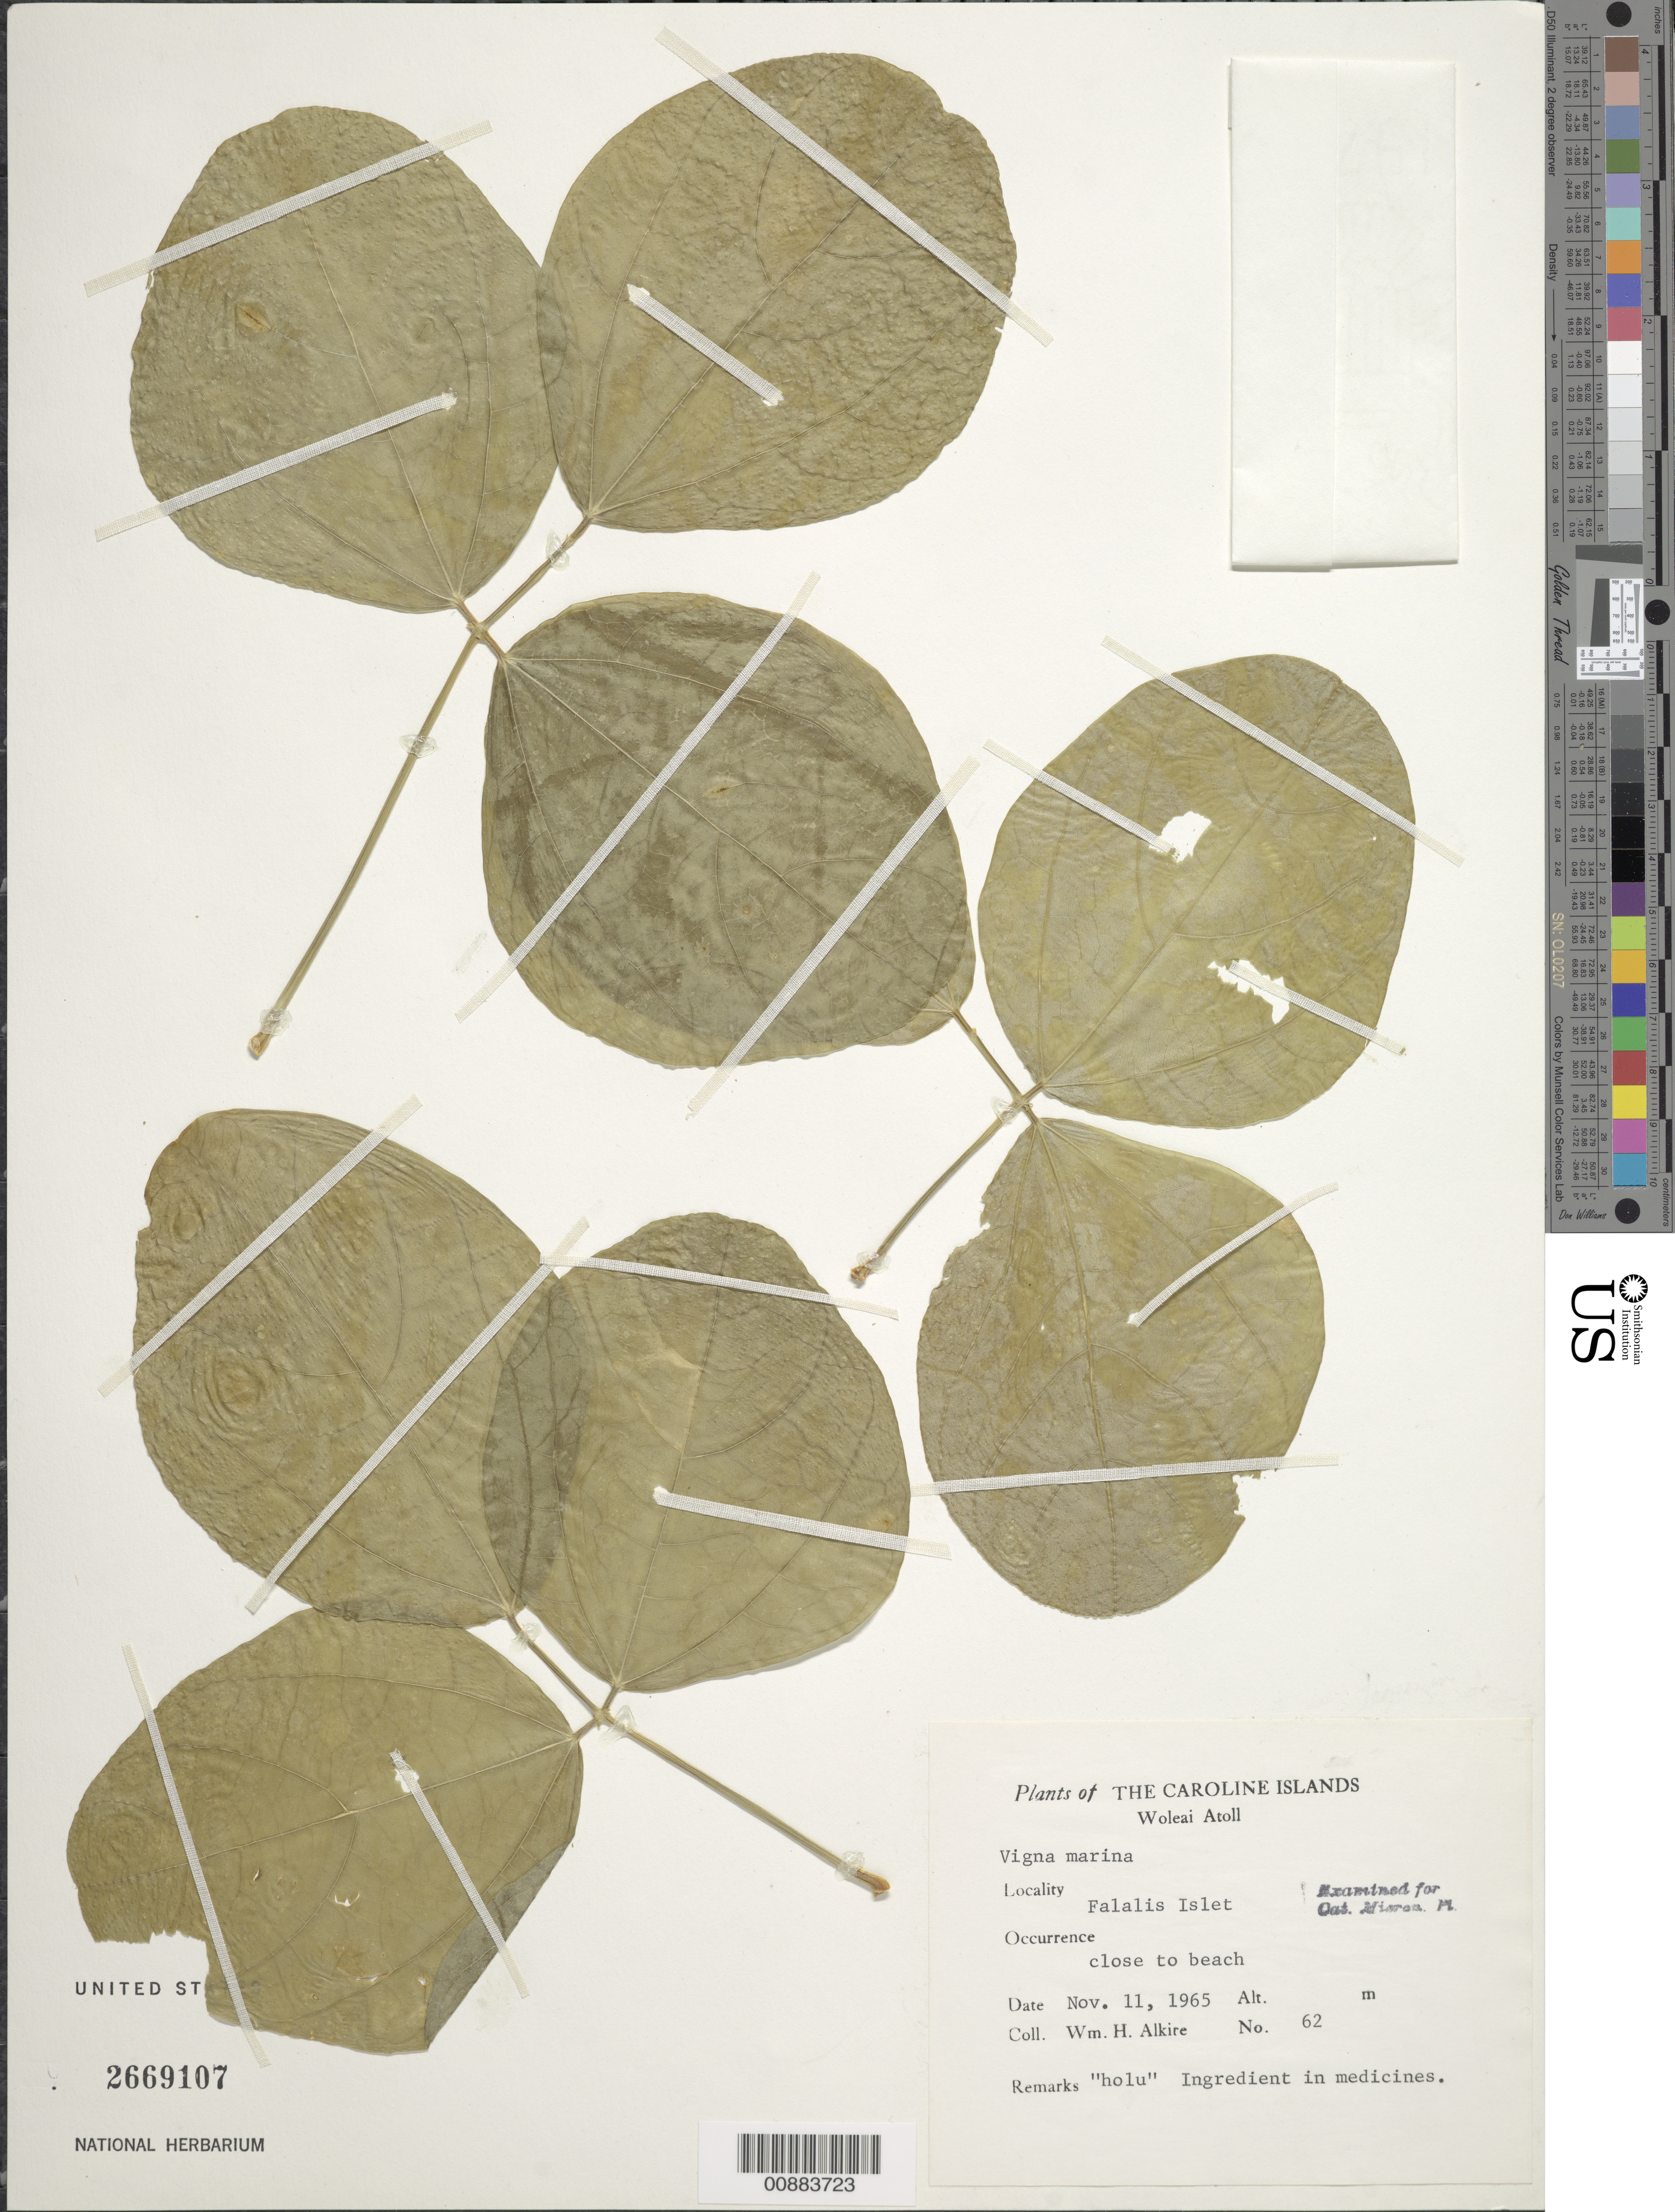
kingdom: Plantae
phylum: Tracheophyta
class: Magnoliopsida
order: Fabales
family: Fabaceae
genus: Vigna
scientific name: Vigna marina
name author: (Burm.) Merr.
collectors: W. Alkire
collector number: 62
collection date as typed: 11 Nov 1965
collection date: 1965-11-11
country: Micronesia, Federated States of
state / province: Yap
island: Woleai Atoll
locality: Falalis Islet.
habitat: Close to beach.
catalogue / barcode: US 2669107